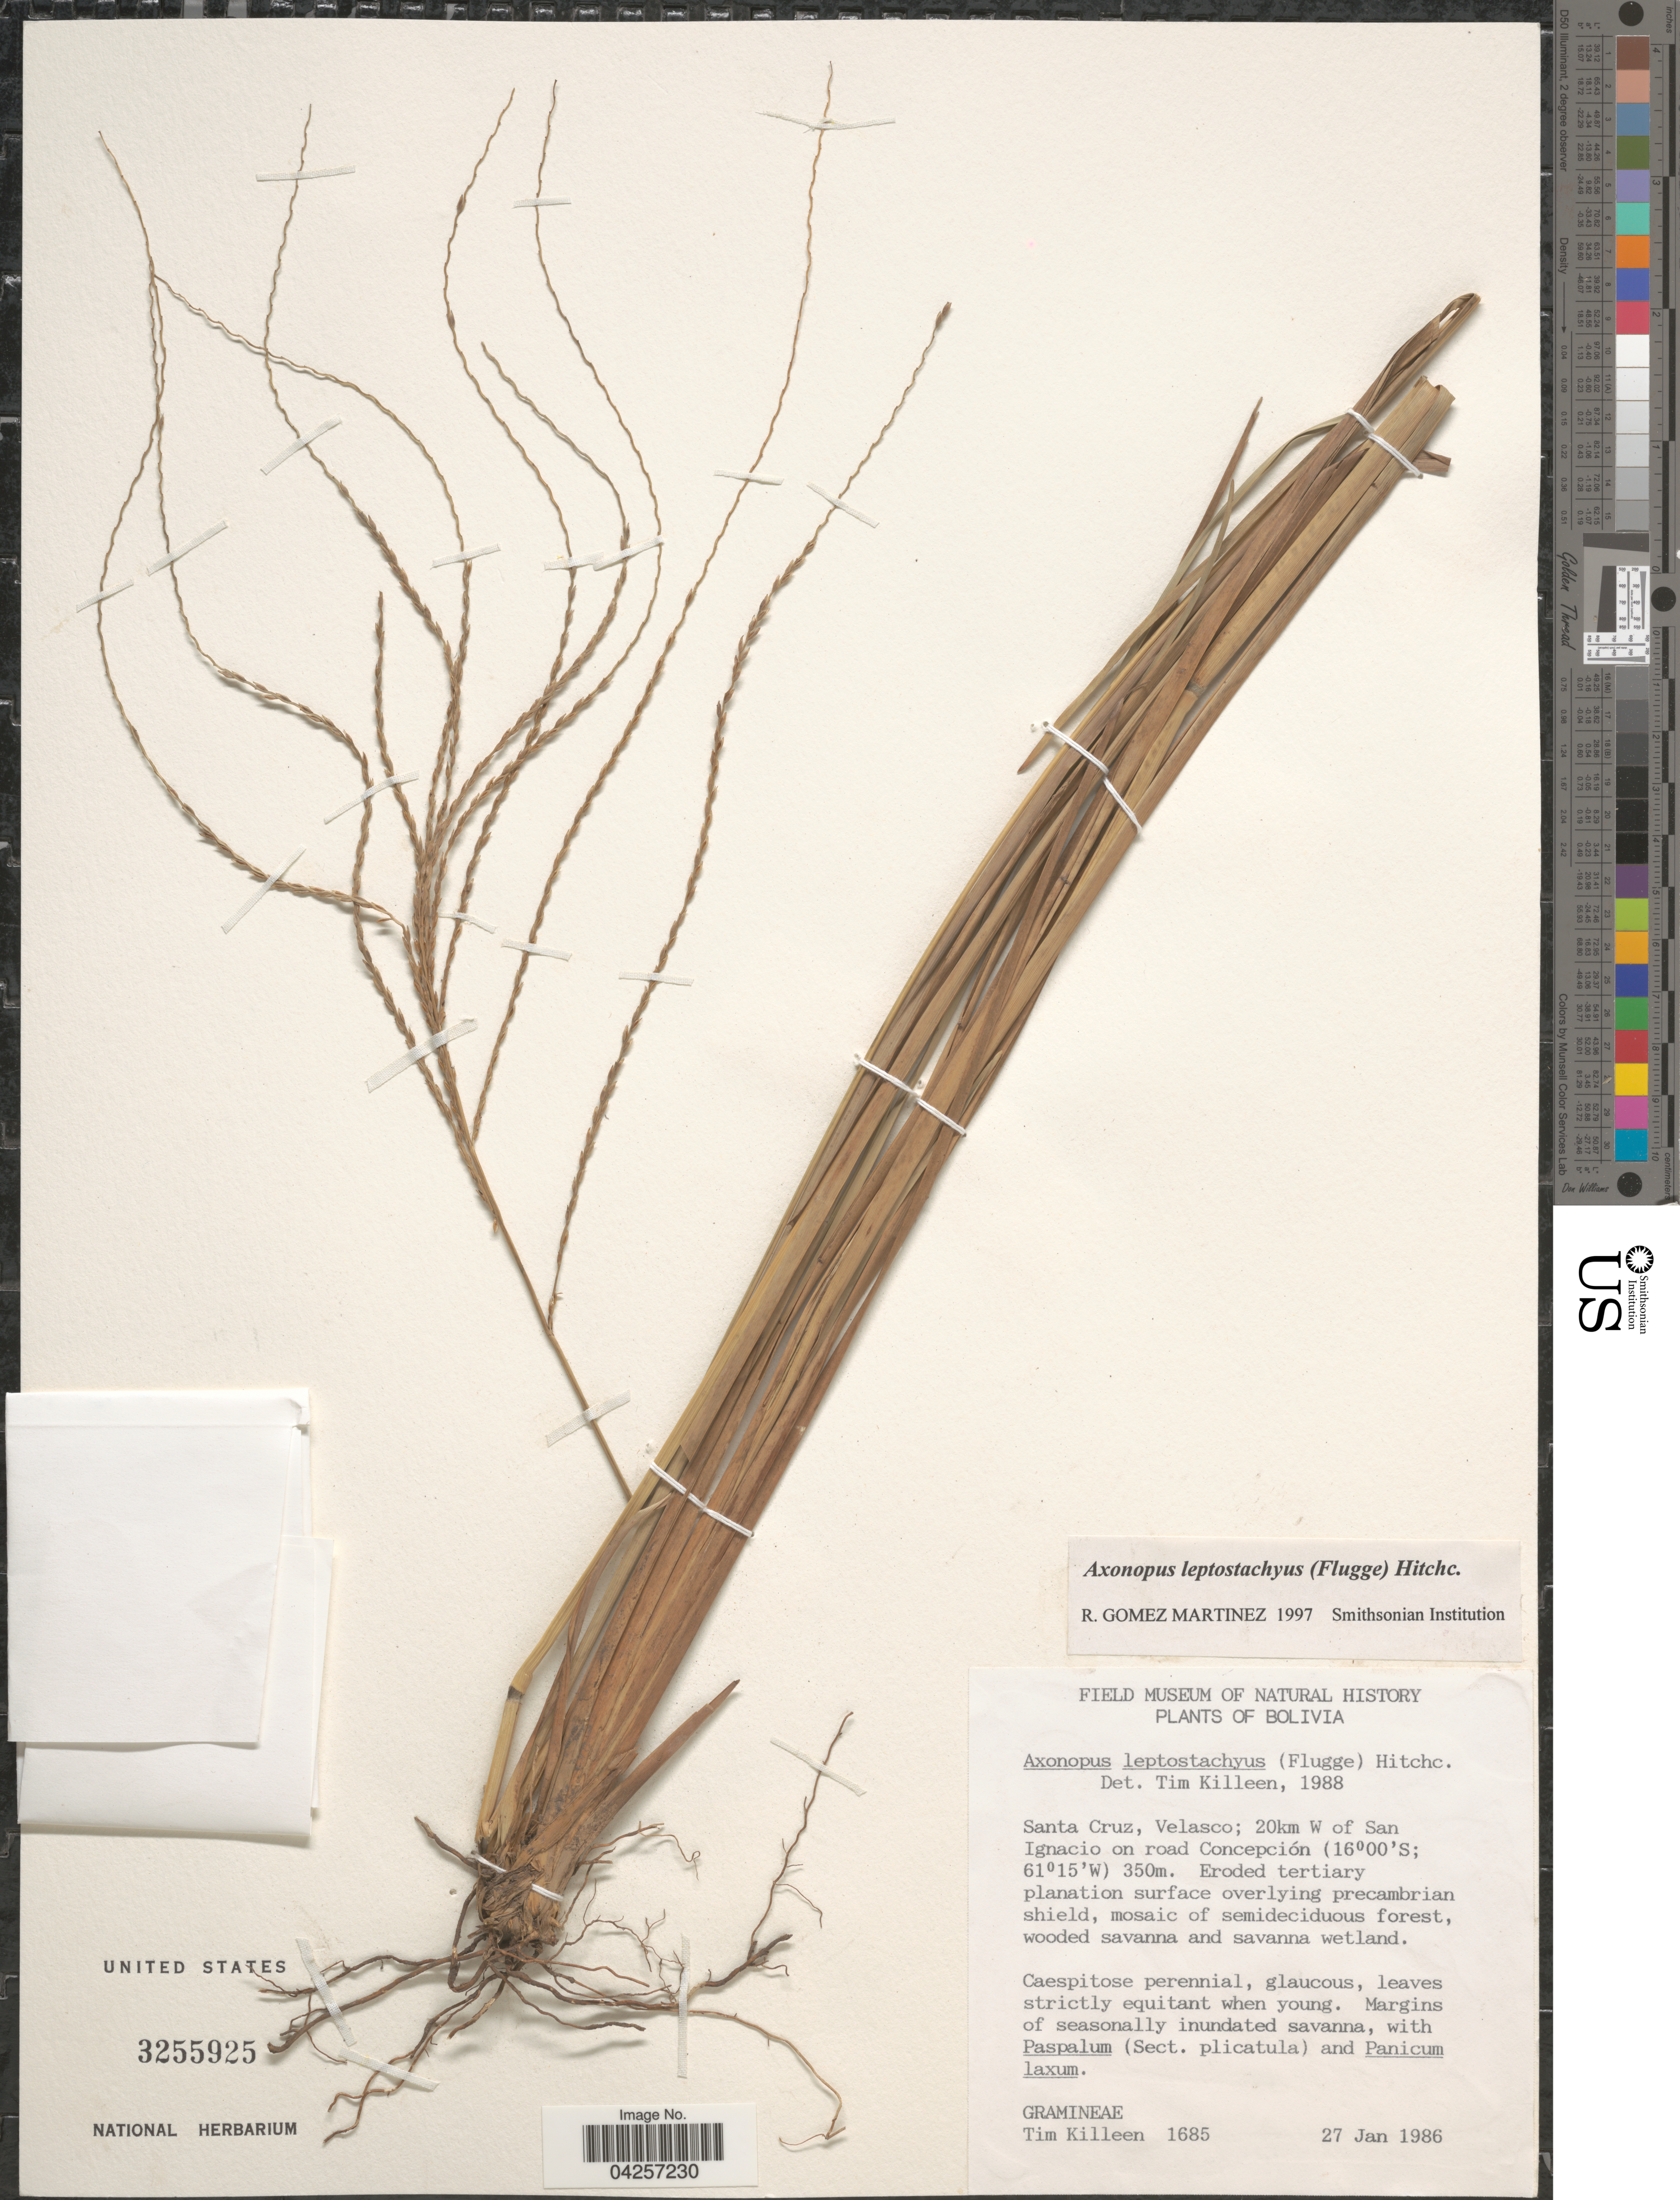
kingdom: Plantae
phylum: Tracheophyta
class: Liliopsida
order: Poales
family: Poaceae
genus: Axonopus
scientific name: Axonopus leptostachyus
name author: (Flüggé) Hitchc.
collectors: T. J. Killeen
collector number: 1685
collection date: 1986-01-27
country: Bolivia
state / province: Santa Cruz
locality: Velasco; 20km W of San Ignacio on road Concepción.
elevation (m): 350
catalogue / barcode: US 3255925